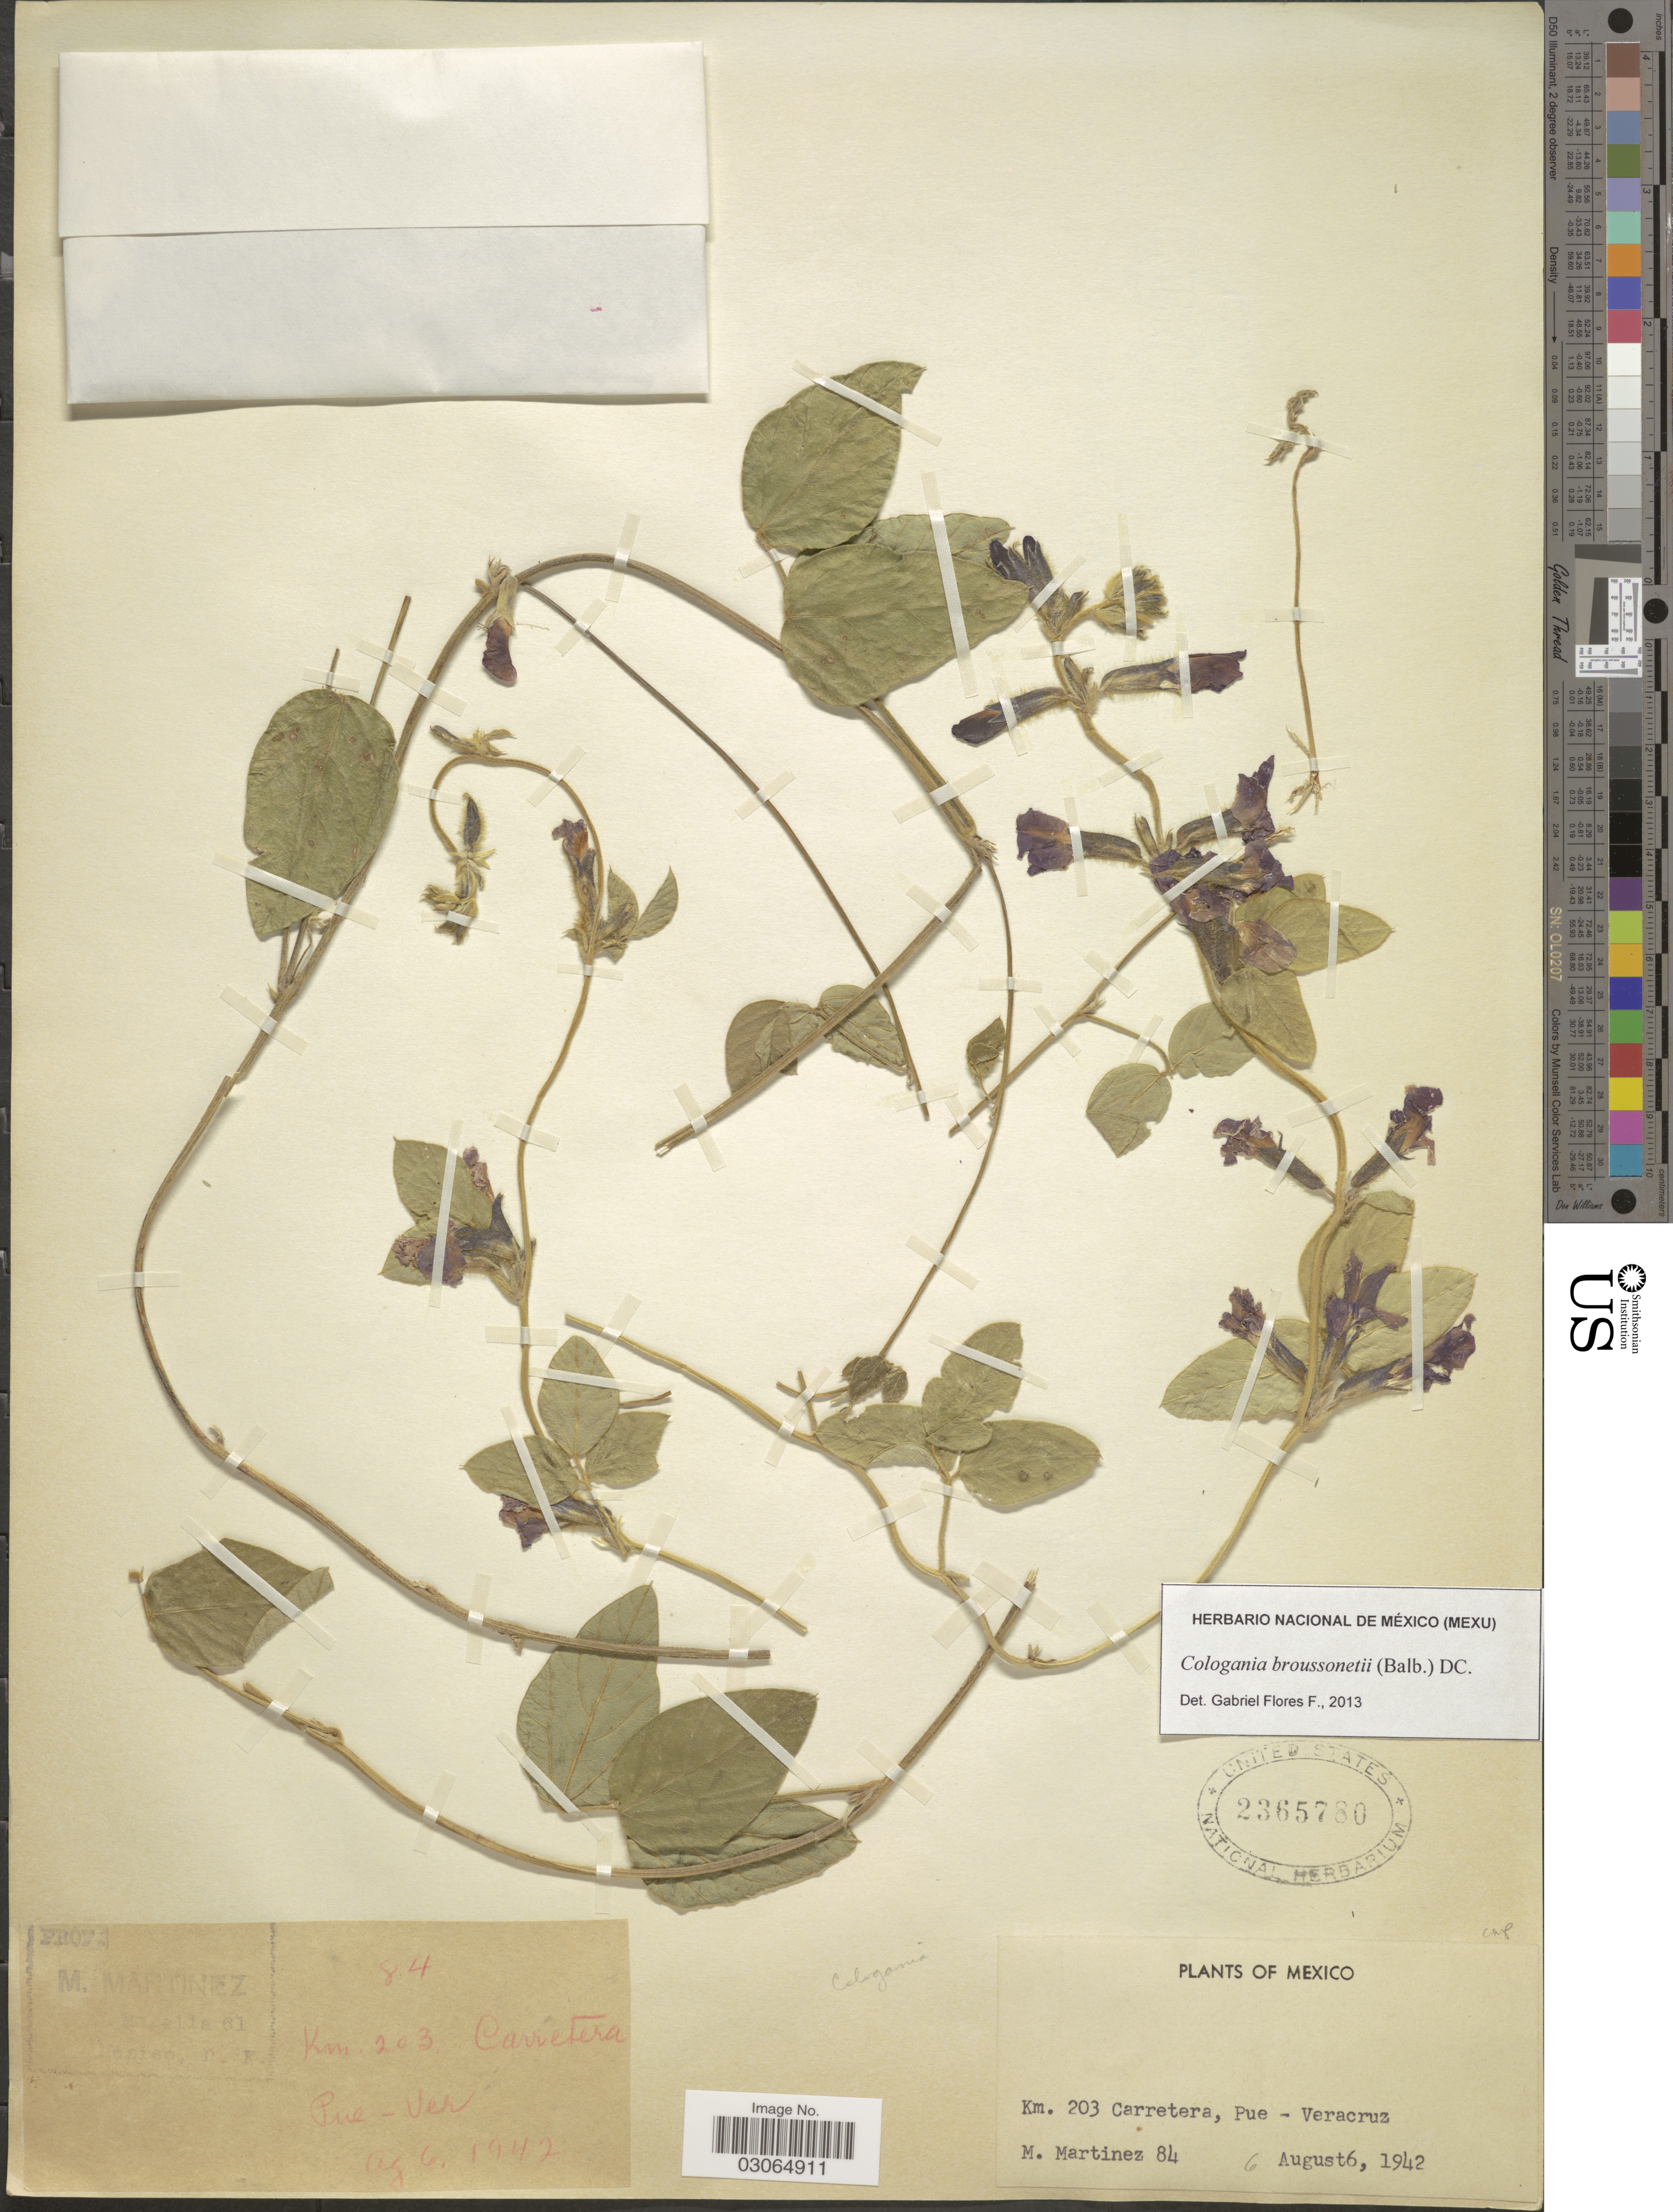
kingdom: Plantae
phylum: Tracheophyta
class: Magnoliopsida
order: Fabales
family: Fabaceae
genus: Cologania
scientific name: Cologania broussonetii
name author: (Balb.) DC.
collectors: M. Martínez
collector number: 84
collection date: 1942-08-06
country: Mexico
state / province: Veracruz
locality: Km. 203 Carretera, Pue - Veracruz.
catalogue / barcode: US 2365780